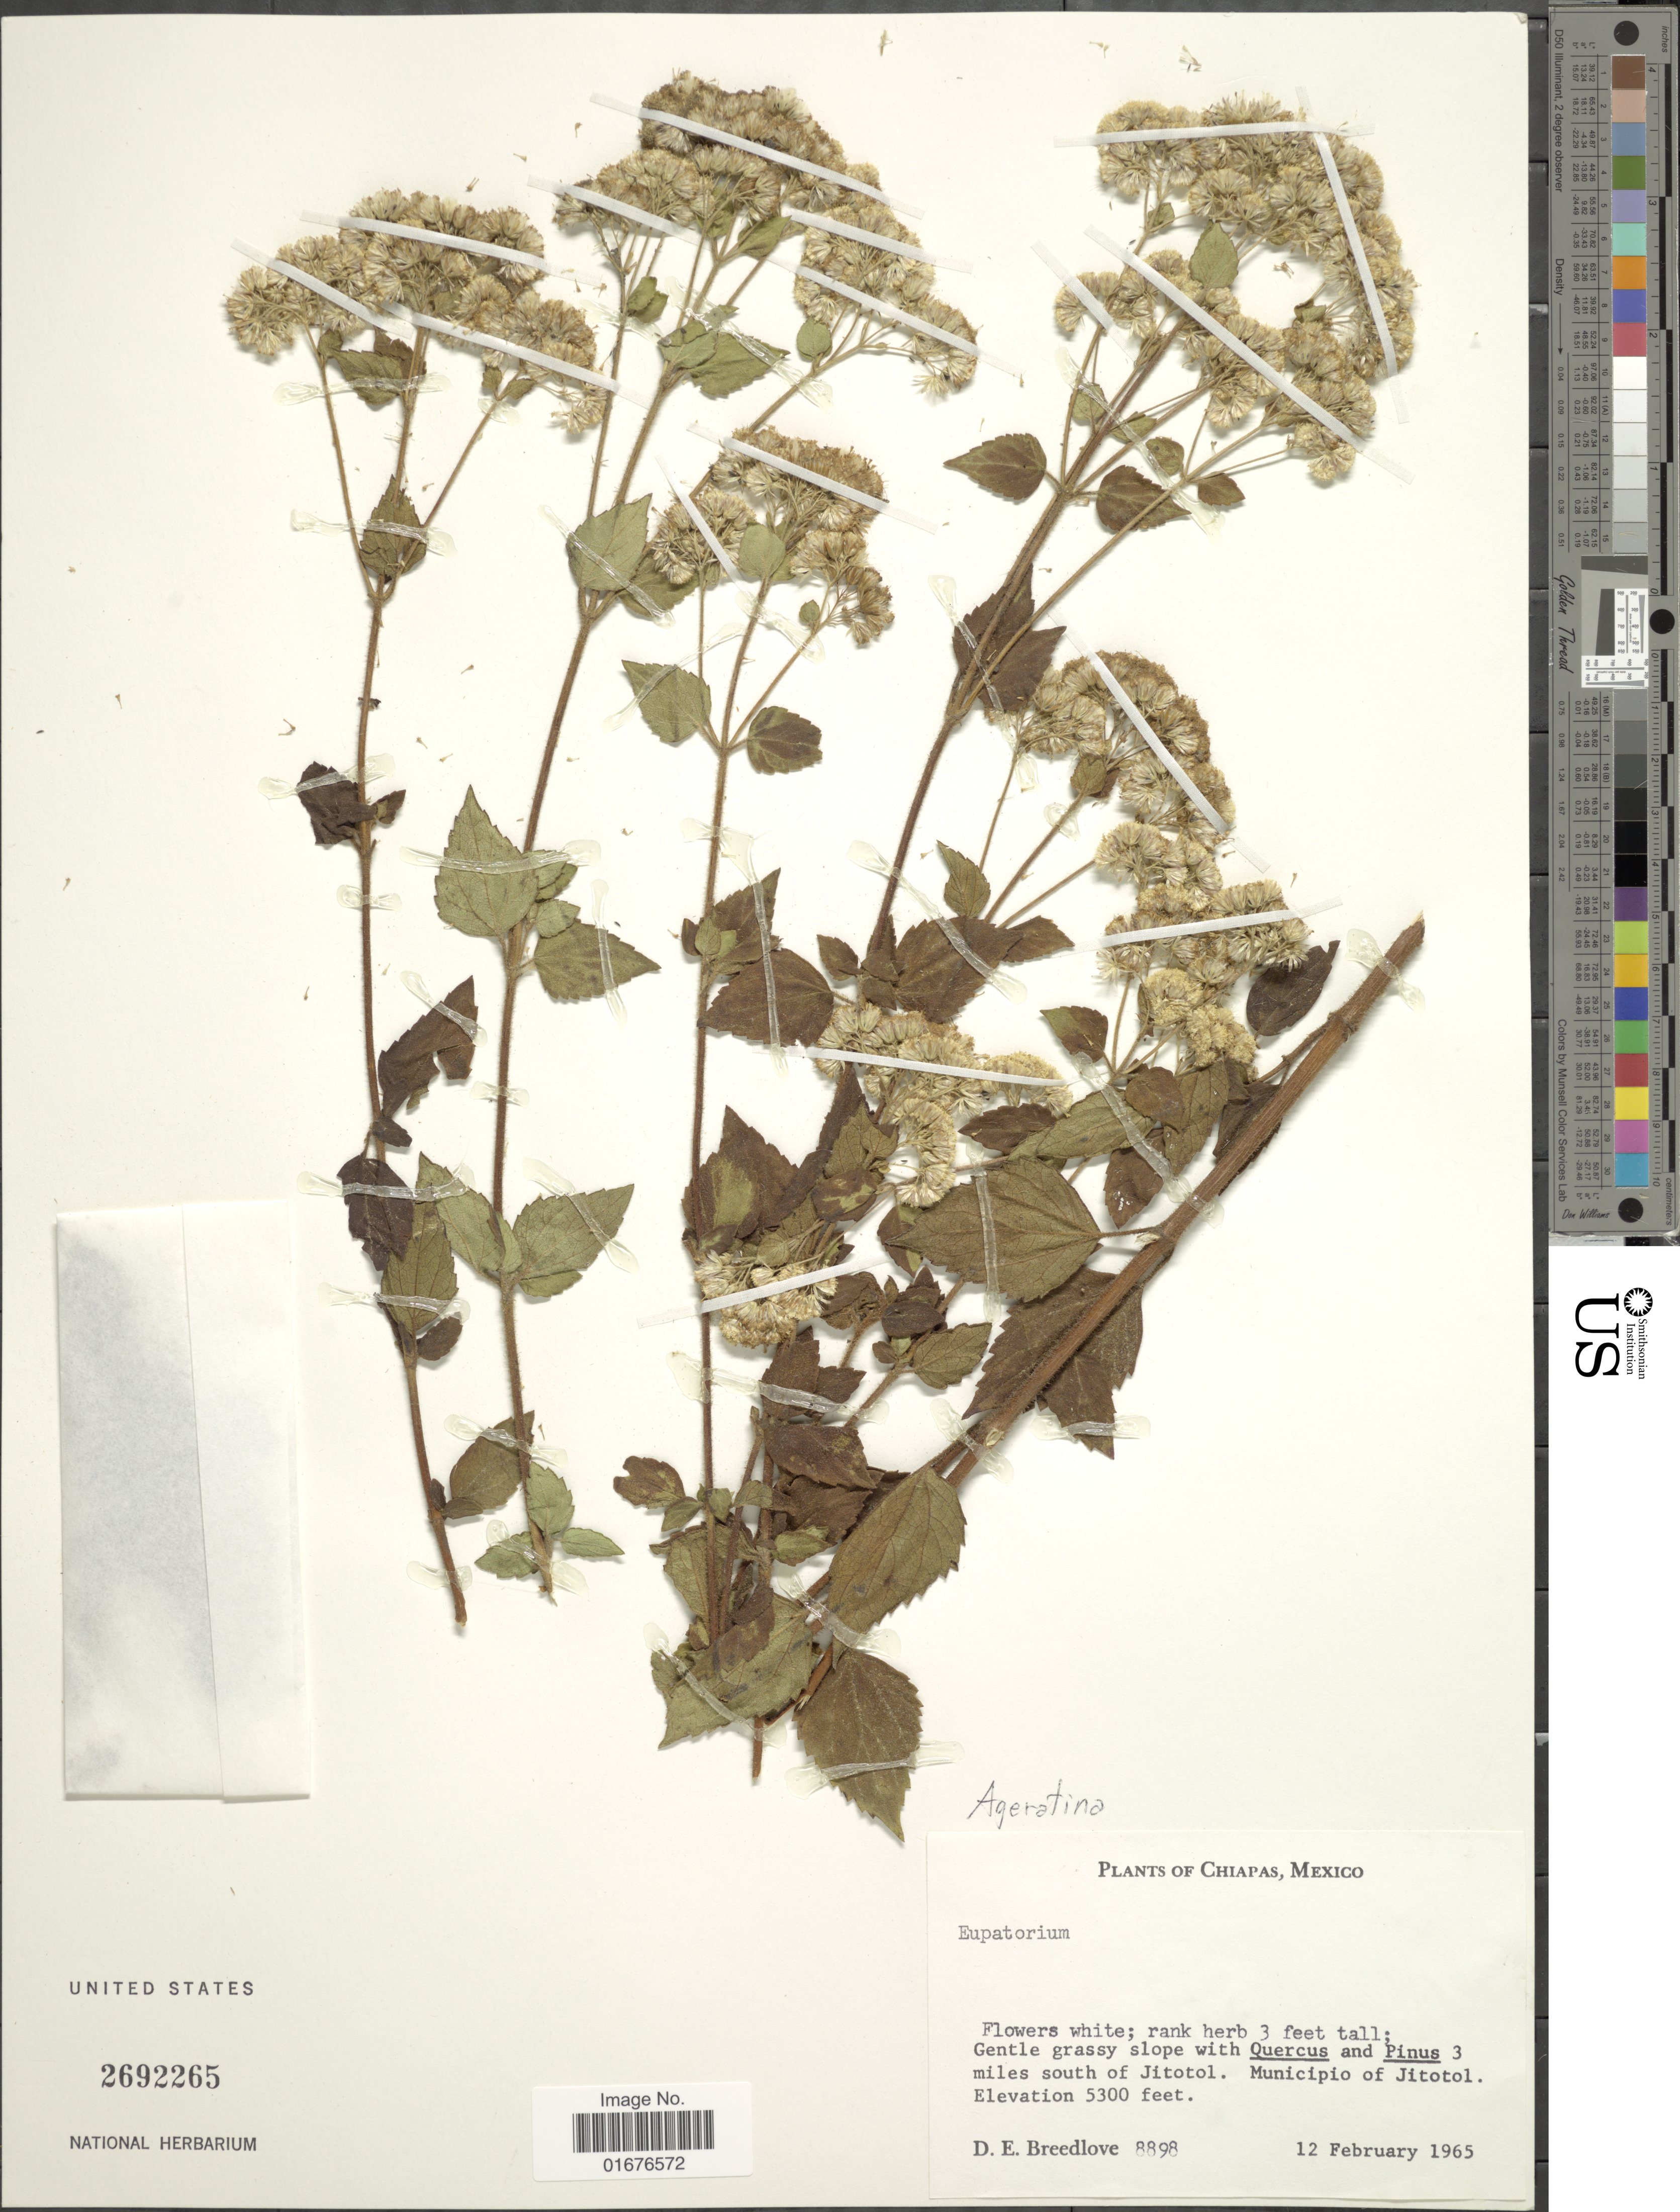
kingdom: Plantae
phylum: Tracheophyta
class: Magnoliopsida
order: Asterales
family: Asteraceae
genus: Ageratina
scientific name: Ageratina pichinchensis var. bustamenta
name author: (DC.) R.M. King & H. Rob.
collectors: D. E. Breedlove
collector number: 8898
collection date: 1965-02-12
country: Mexico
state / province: Chiapas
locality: Gentle grassy slope with Quercus and Pinus, 3 miles south of Jitotol, Municipio of Jitotol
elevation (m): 1615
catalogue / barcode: US 2692265